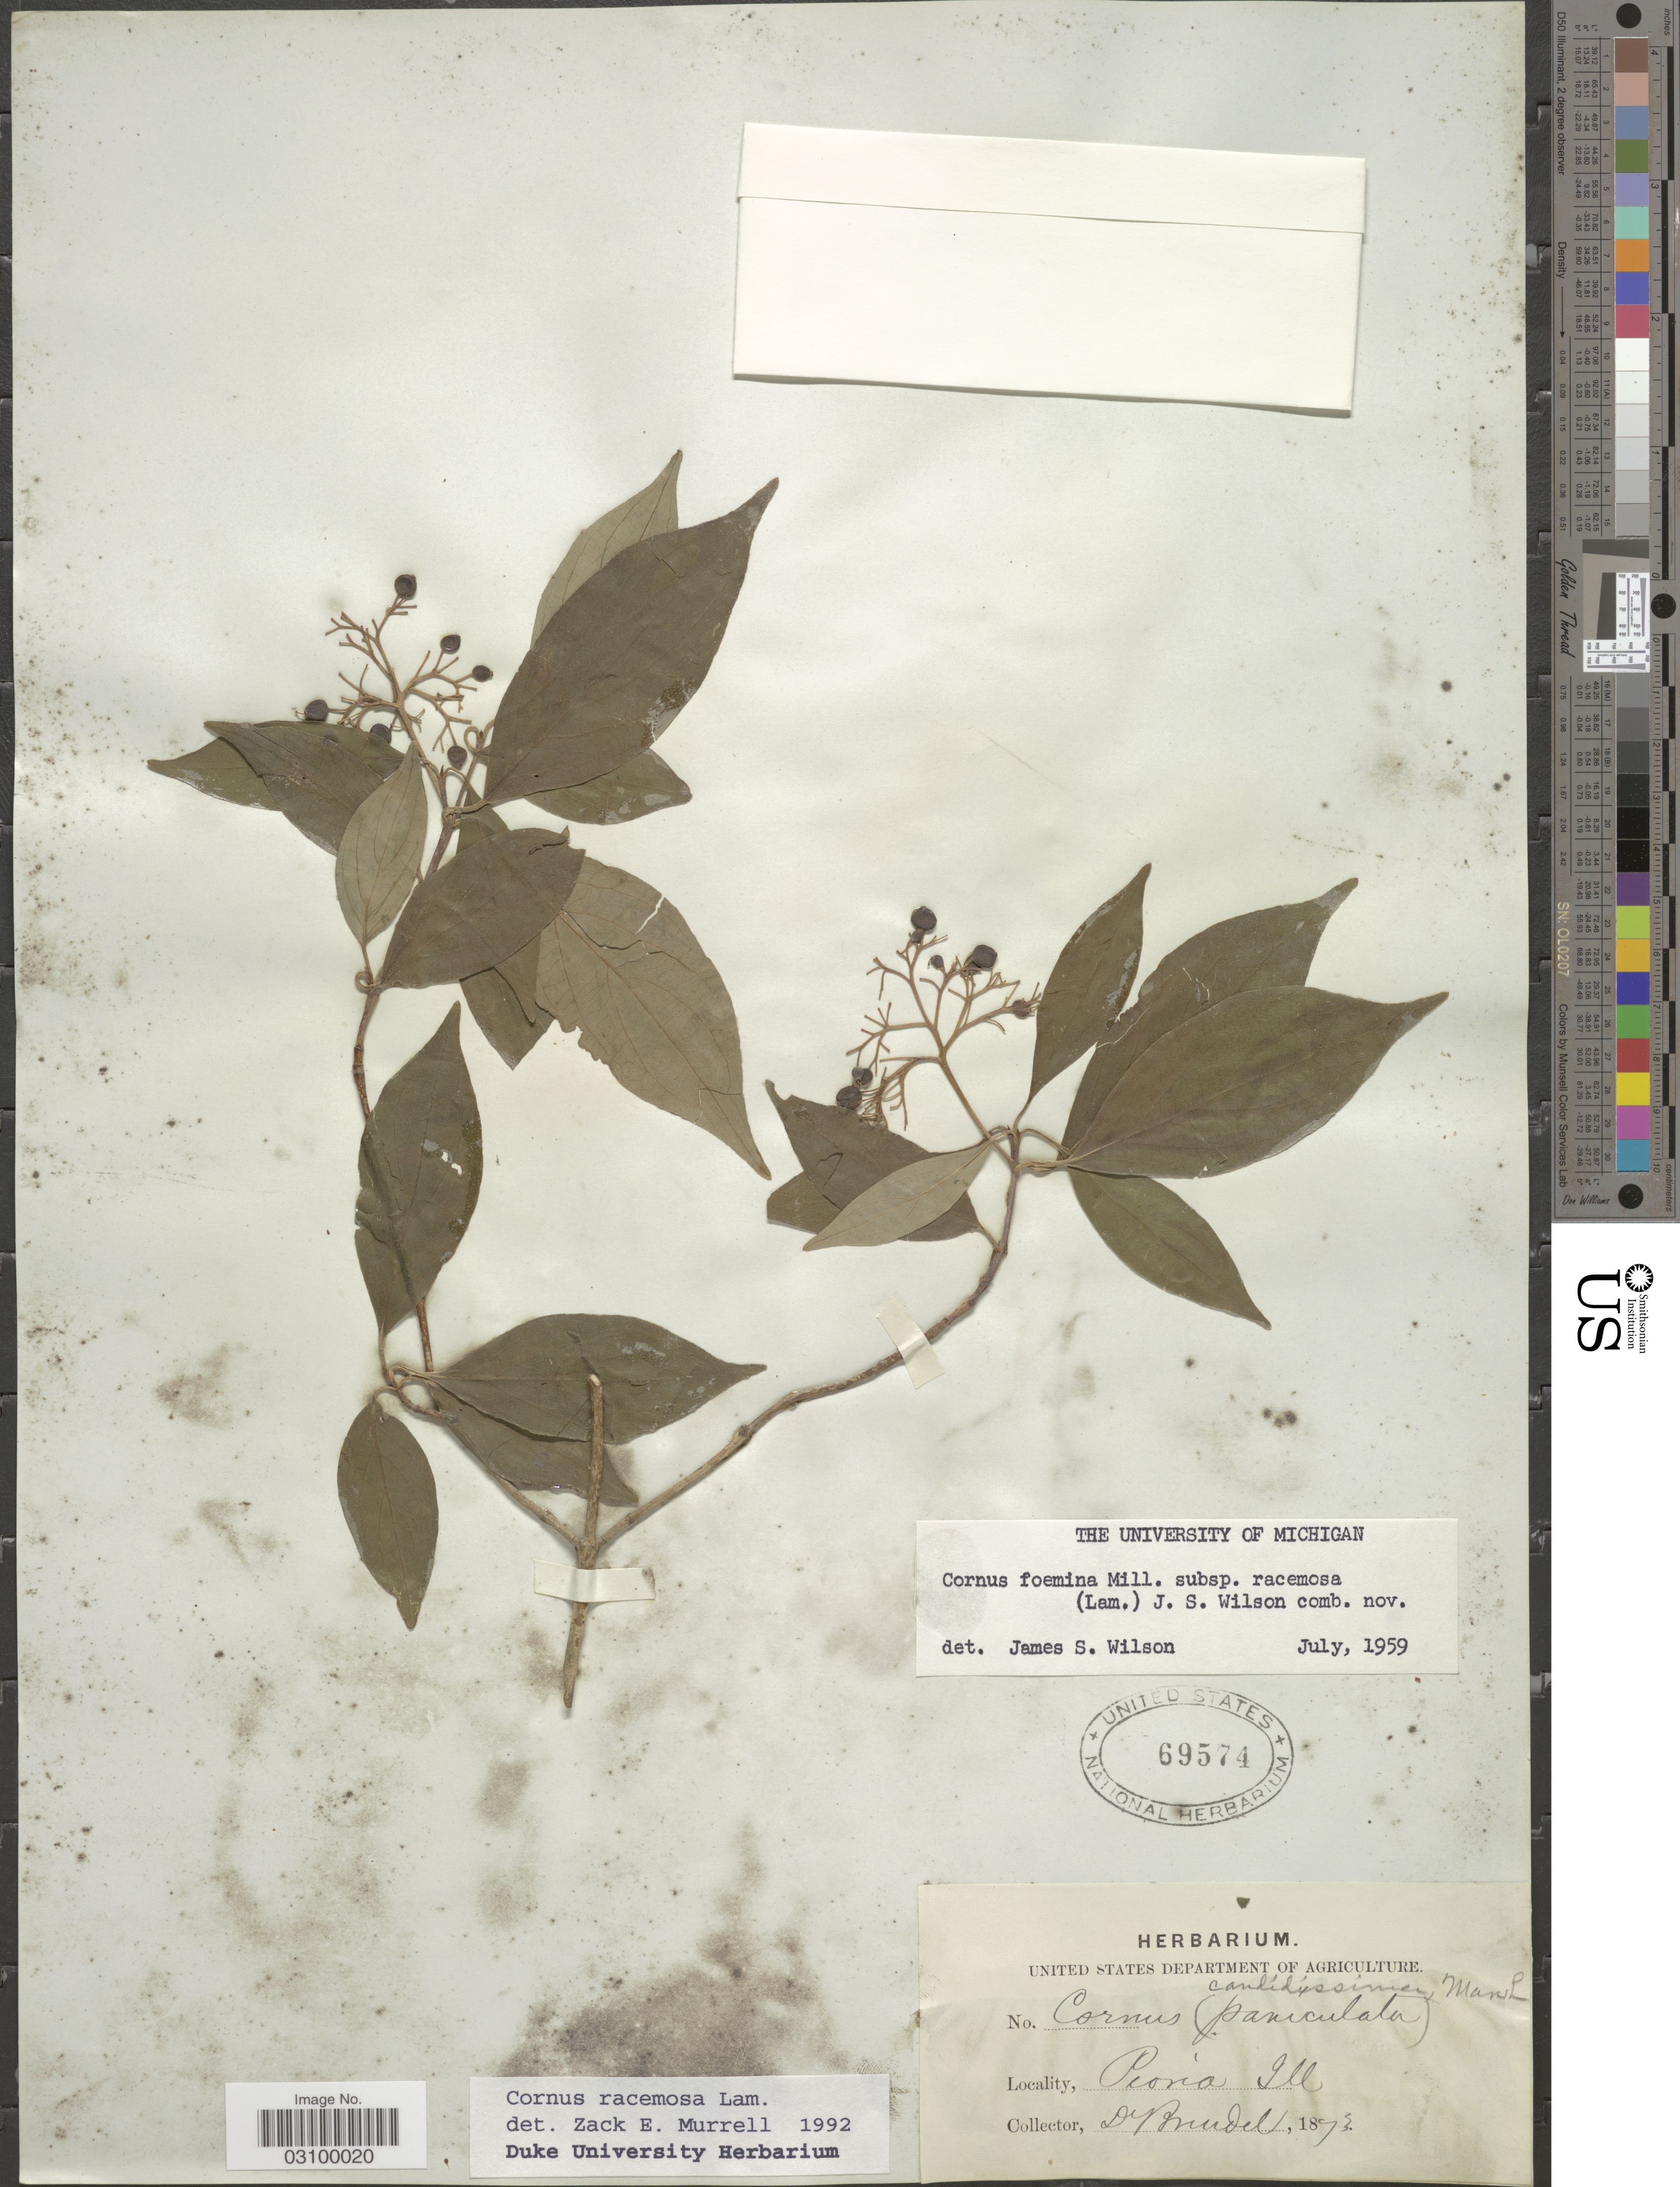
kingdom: Plantae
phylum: Tracheophyta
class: Magnoliopsida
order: Cornales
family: Cornaceae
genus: Cornus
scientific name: Cornus racemosa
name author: Lam.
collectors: -. Brendel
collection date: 1873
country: United States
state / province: Illinois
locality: Peoria.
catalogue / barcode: US 69574